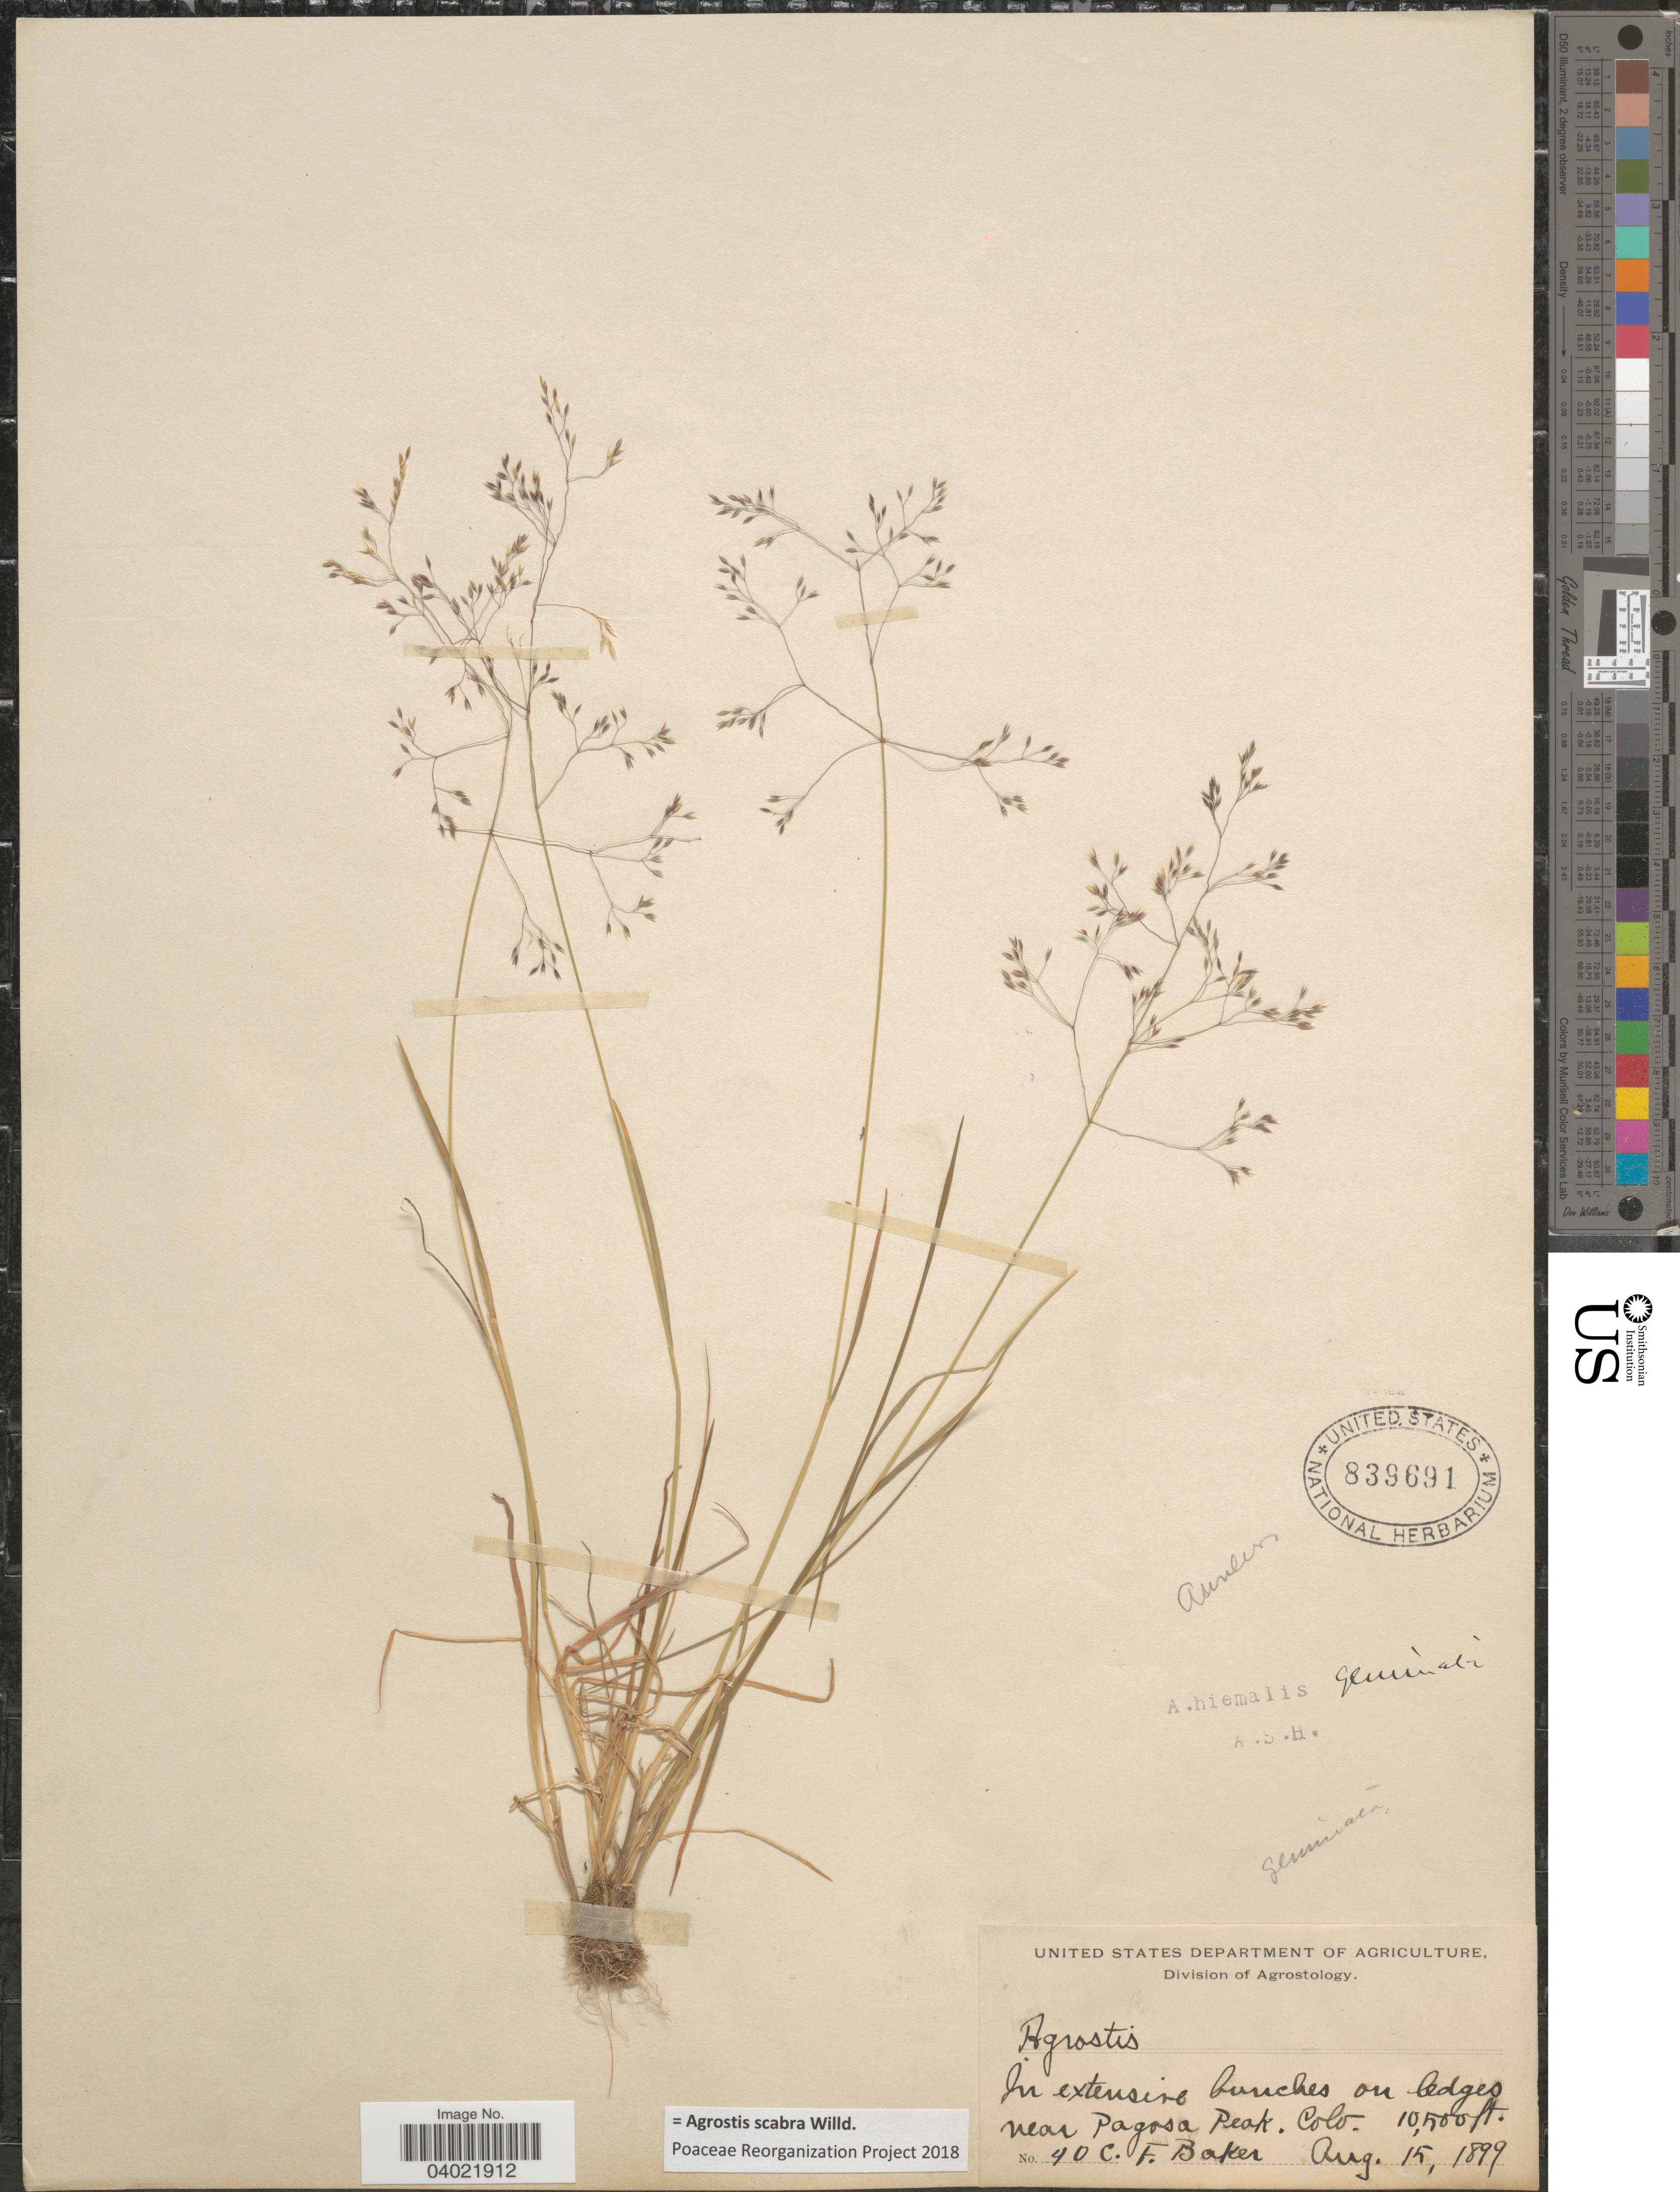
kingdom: Plantae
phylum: Tracheophyta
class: Liliopsida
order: Poales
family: Poaceae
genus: Agrostis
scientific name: Agrostis scabra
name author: Willd.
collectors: C. F. Baker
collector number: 40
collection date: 1899-08-15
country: United States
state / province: Colorado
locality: Near Pagosa Peak.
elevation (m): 3200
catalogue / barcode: US 839691